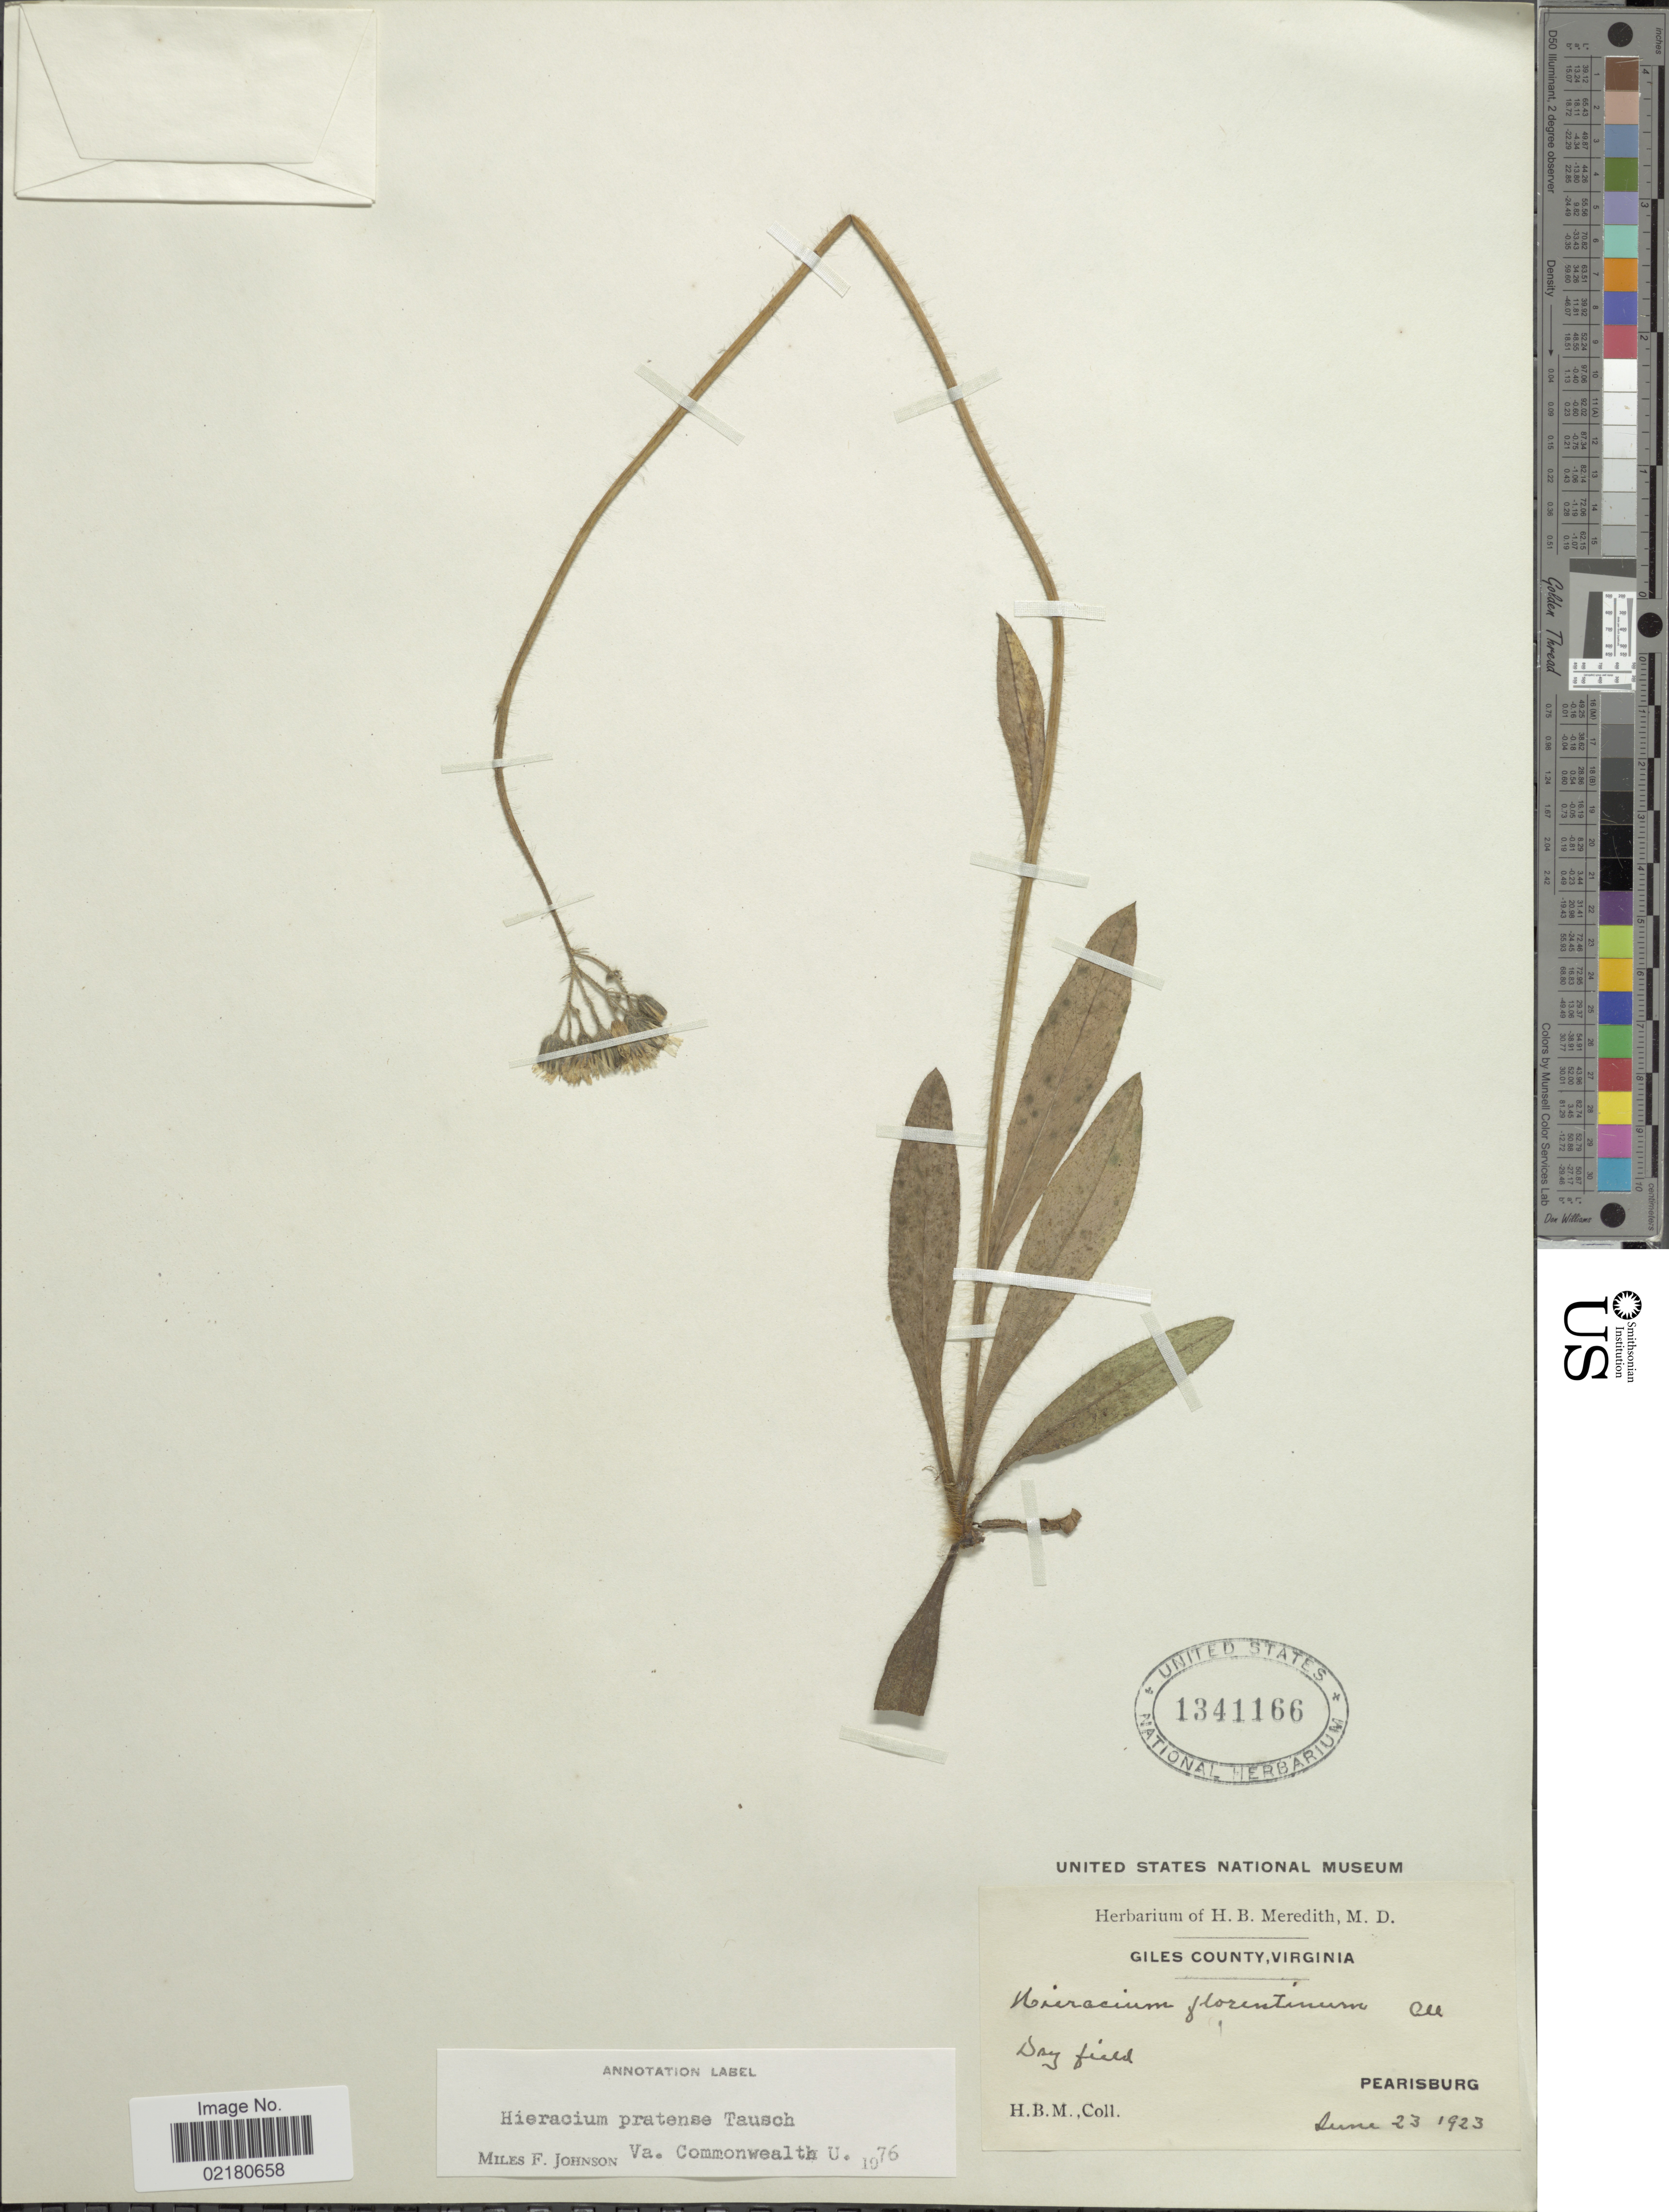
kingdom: Plantae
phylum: Tracheophyta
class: Magnoliopsida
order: Asterales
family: Asteraceae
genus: Pilosella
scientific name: Pilosella caespitosa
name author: (Dumort.) P. D. Sell & C. West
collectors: H. Meredith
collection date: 1923-06-23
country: United States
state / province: Virginia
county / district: Giles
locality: Virginia, Pearisburg, Dry Field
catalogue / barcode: US 1341166